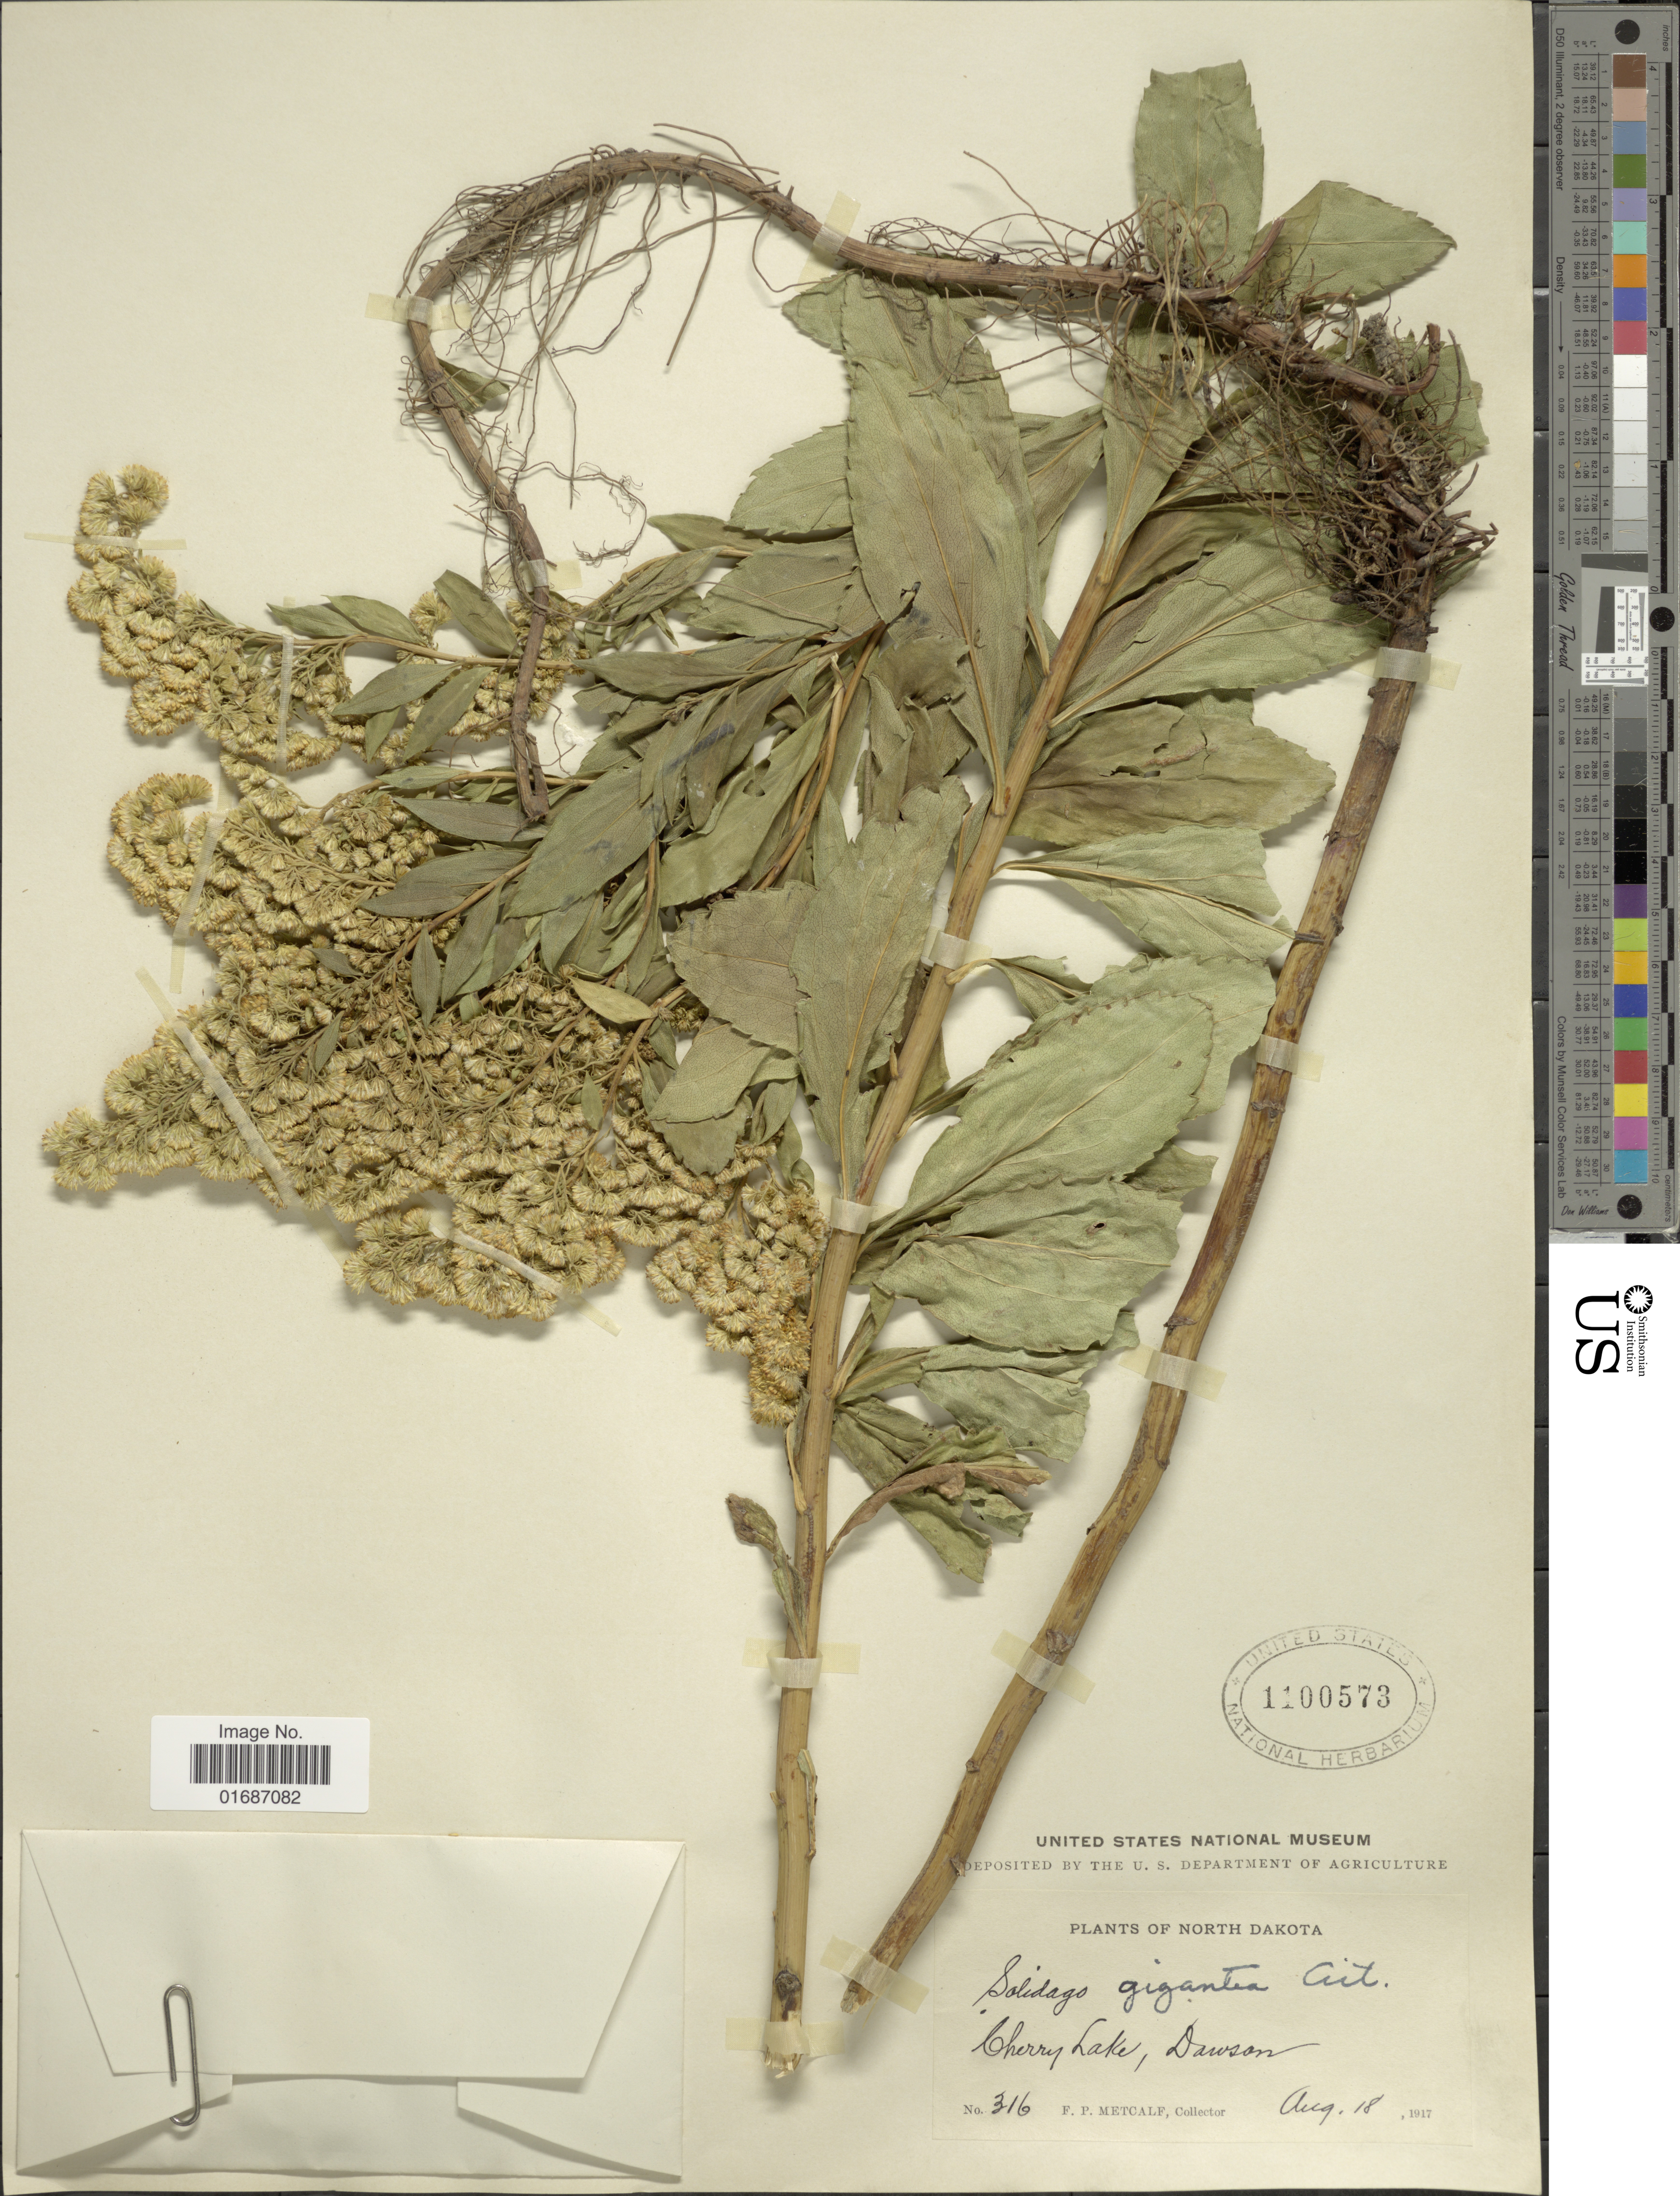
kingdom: Plantae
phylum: Tracheophyta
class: Magnoliopsida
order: Asterales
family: Asteraceae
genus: Solidago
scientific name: Solidago gigantea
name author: Aiton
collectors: F. Metcalf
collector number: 316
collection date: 1917-08-18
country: United States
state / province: North Dakota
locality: Cherry Lake, Dawson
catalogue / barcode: US 1100573